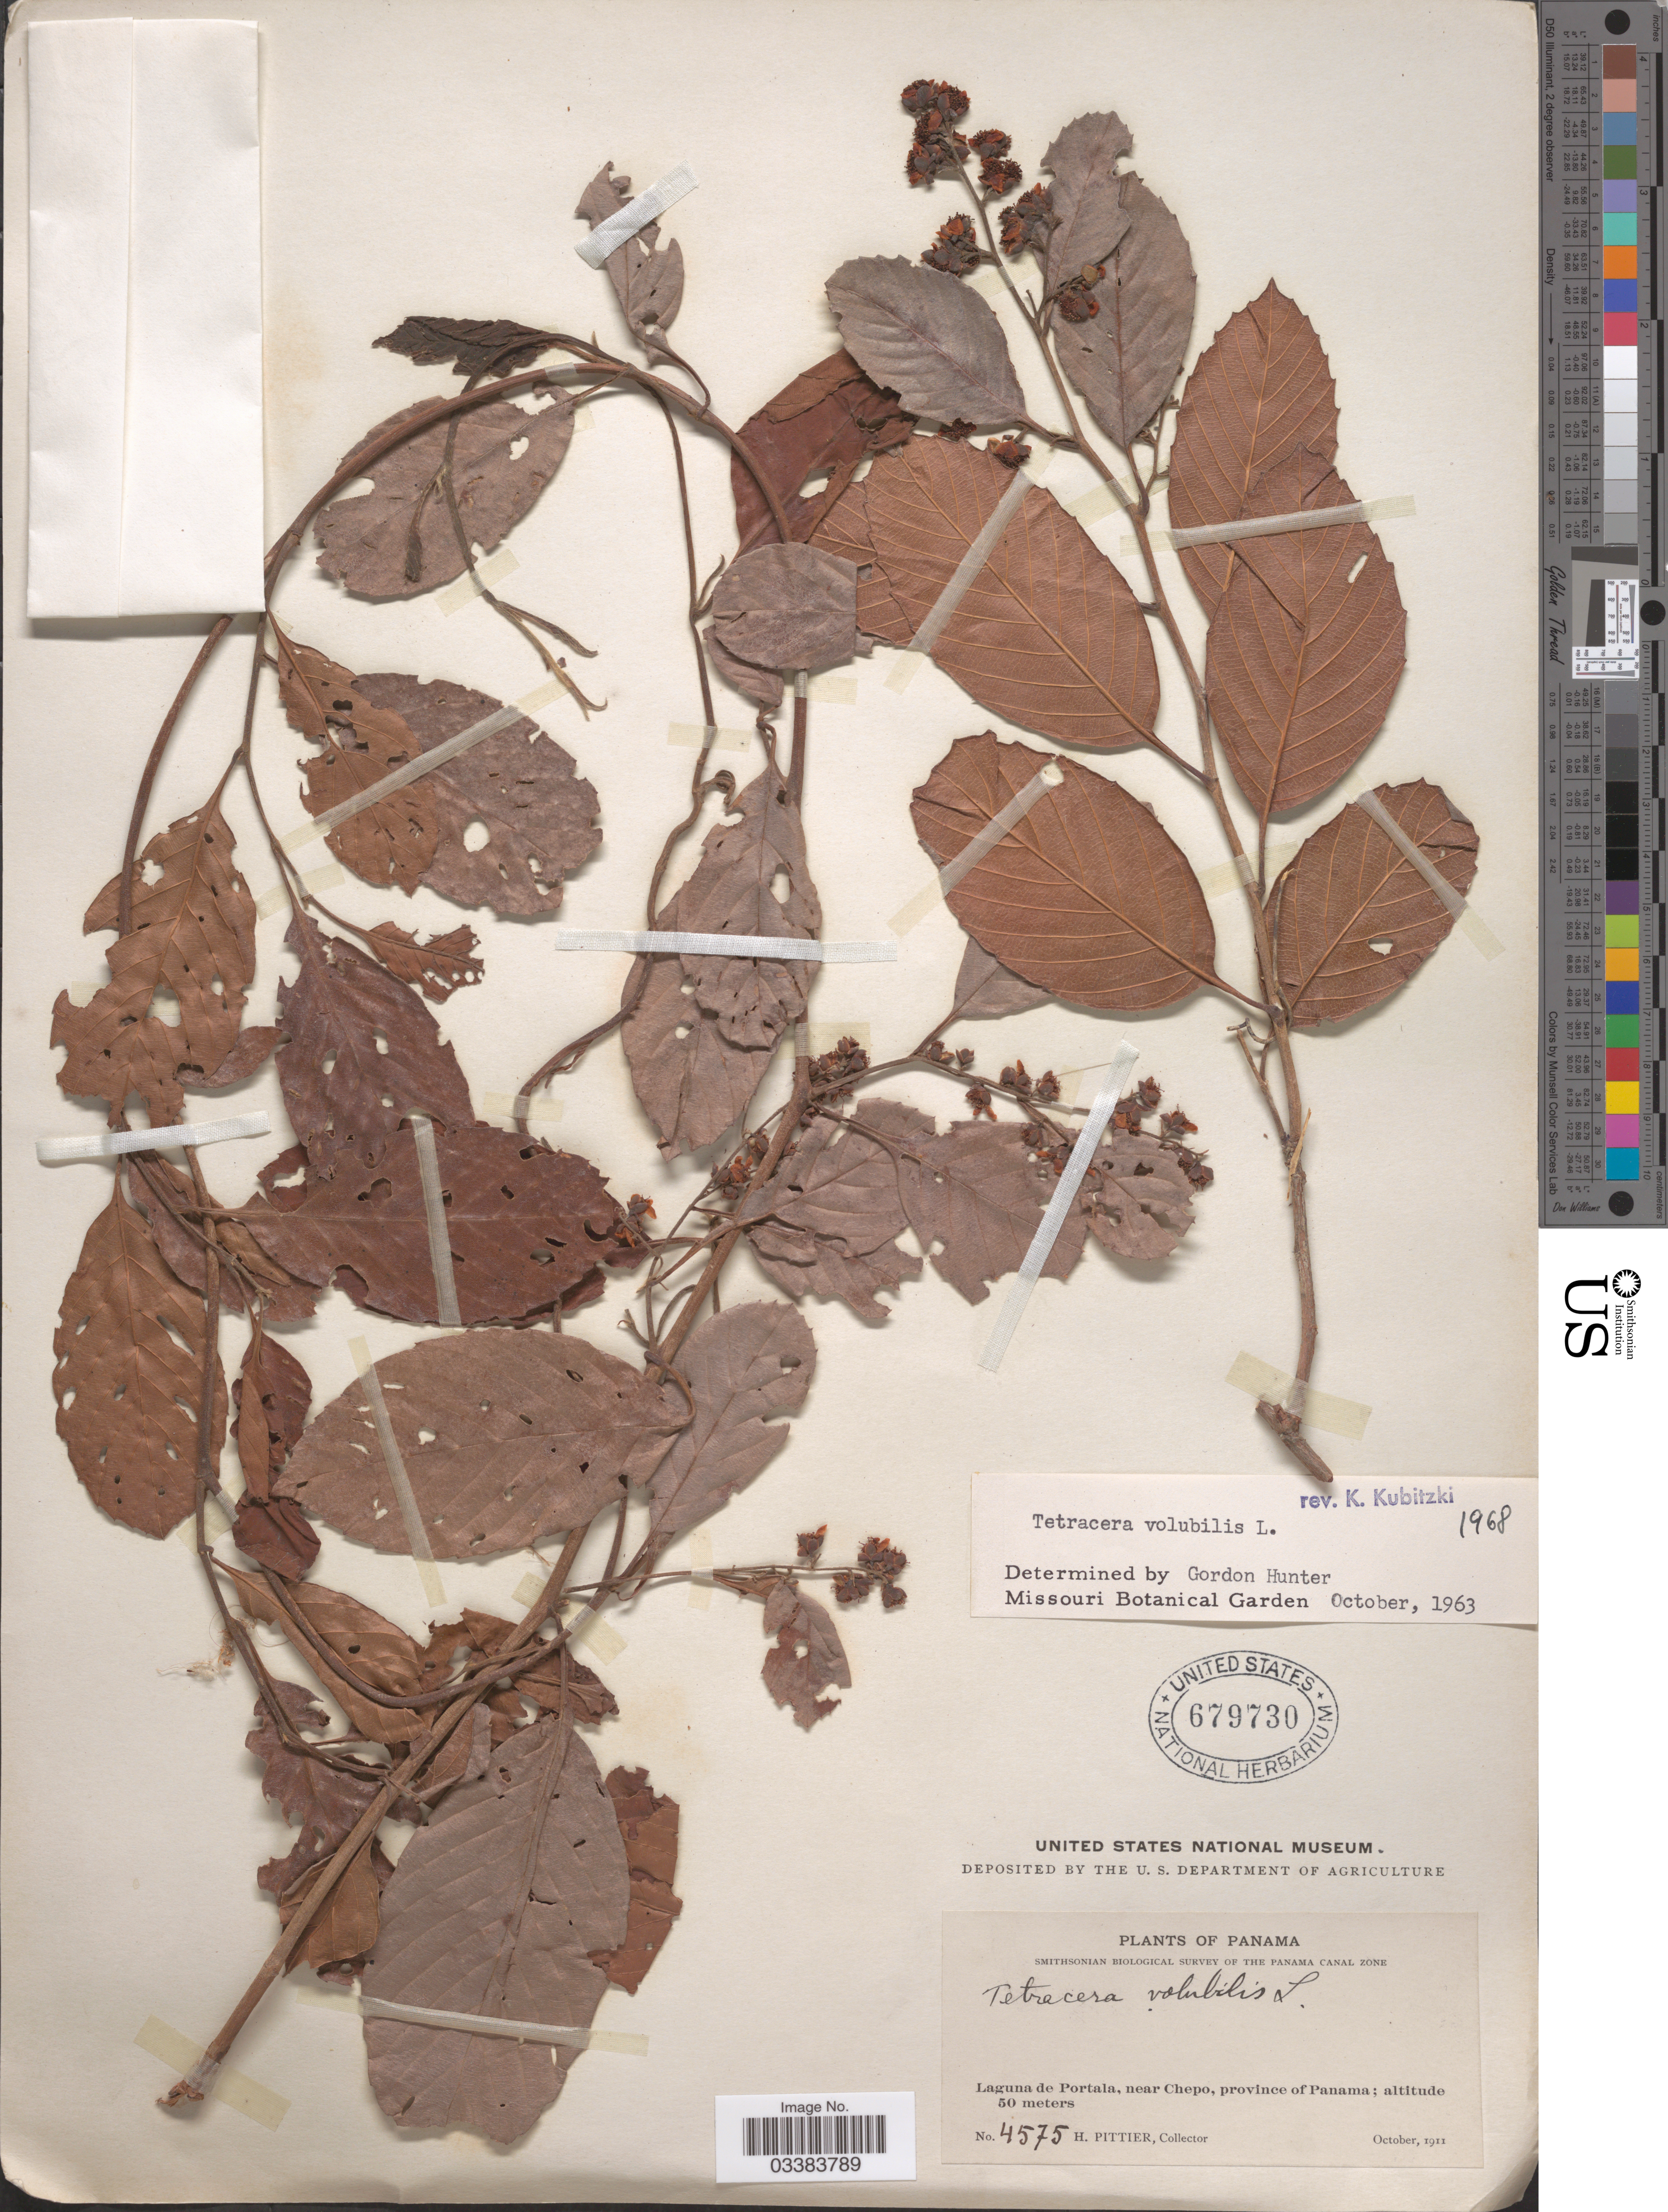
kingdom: Plantae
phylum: Tracheophyta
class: Magnoliopsida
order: Dilleniales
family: Dilleniaceae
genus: Tetracera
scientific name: Tetracera volubilis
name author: L.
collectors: H. F. Pittier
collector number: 4575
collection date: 1911-10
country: Panama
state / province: Panamá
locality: Laguna de Portala, near Chepo.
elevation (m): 50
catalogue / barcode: US 679730